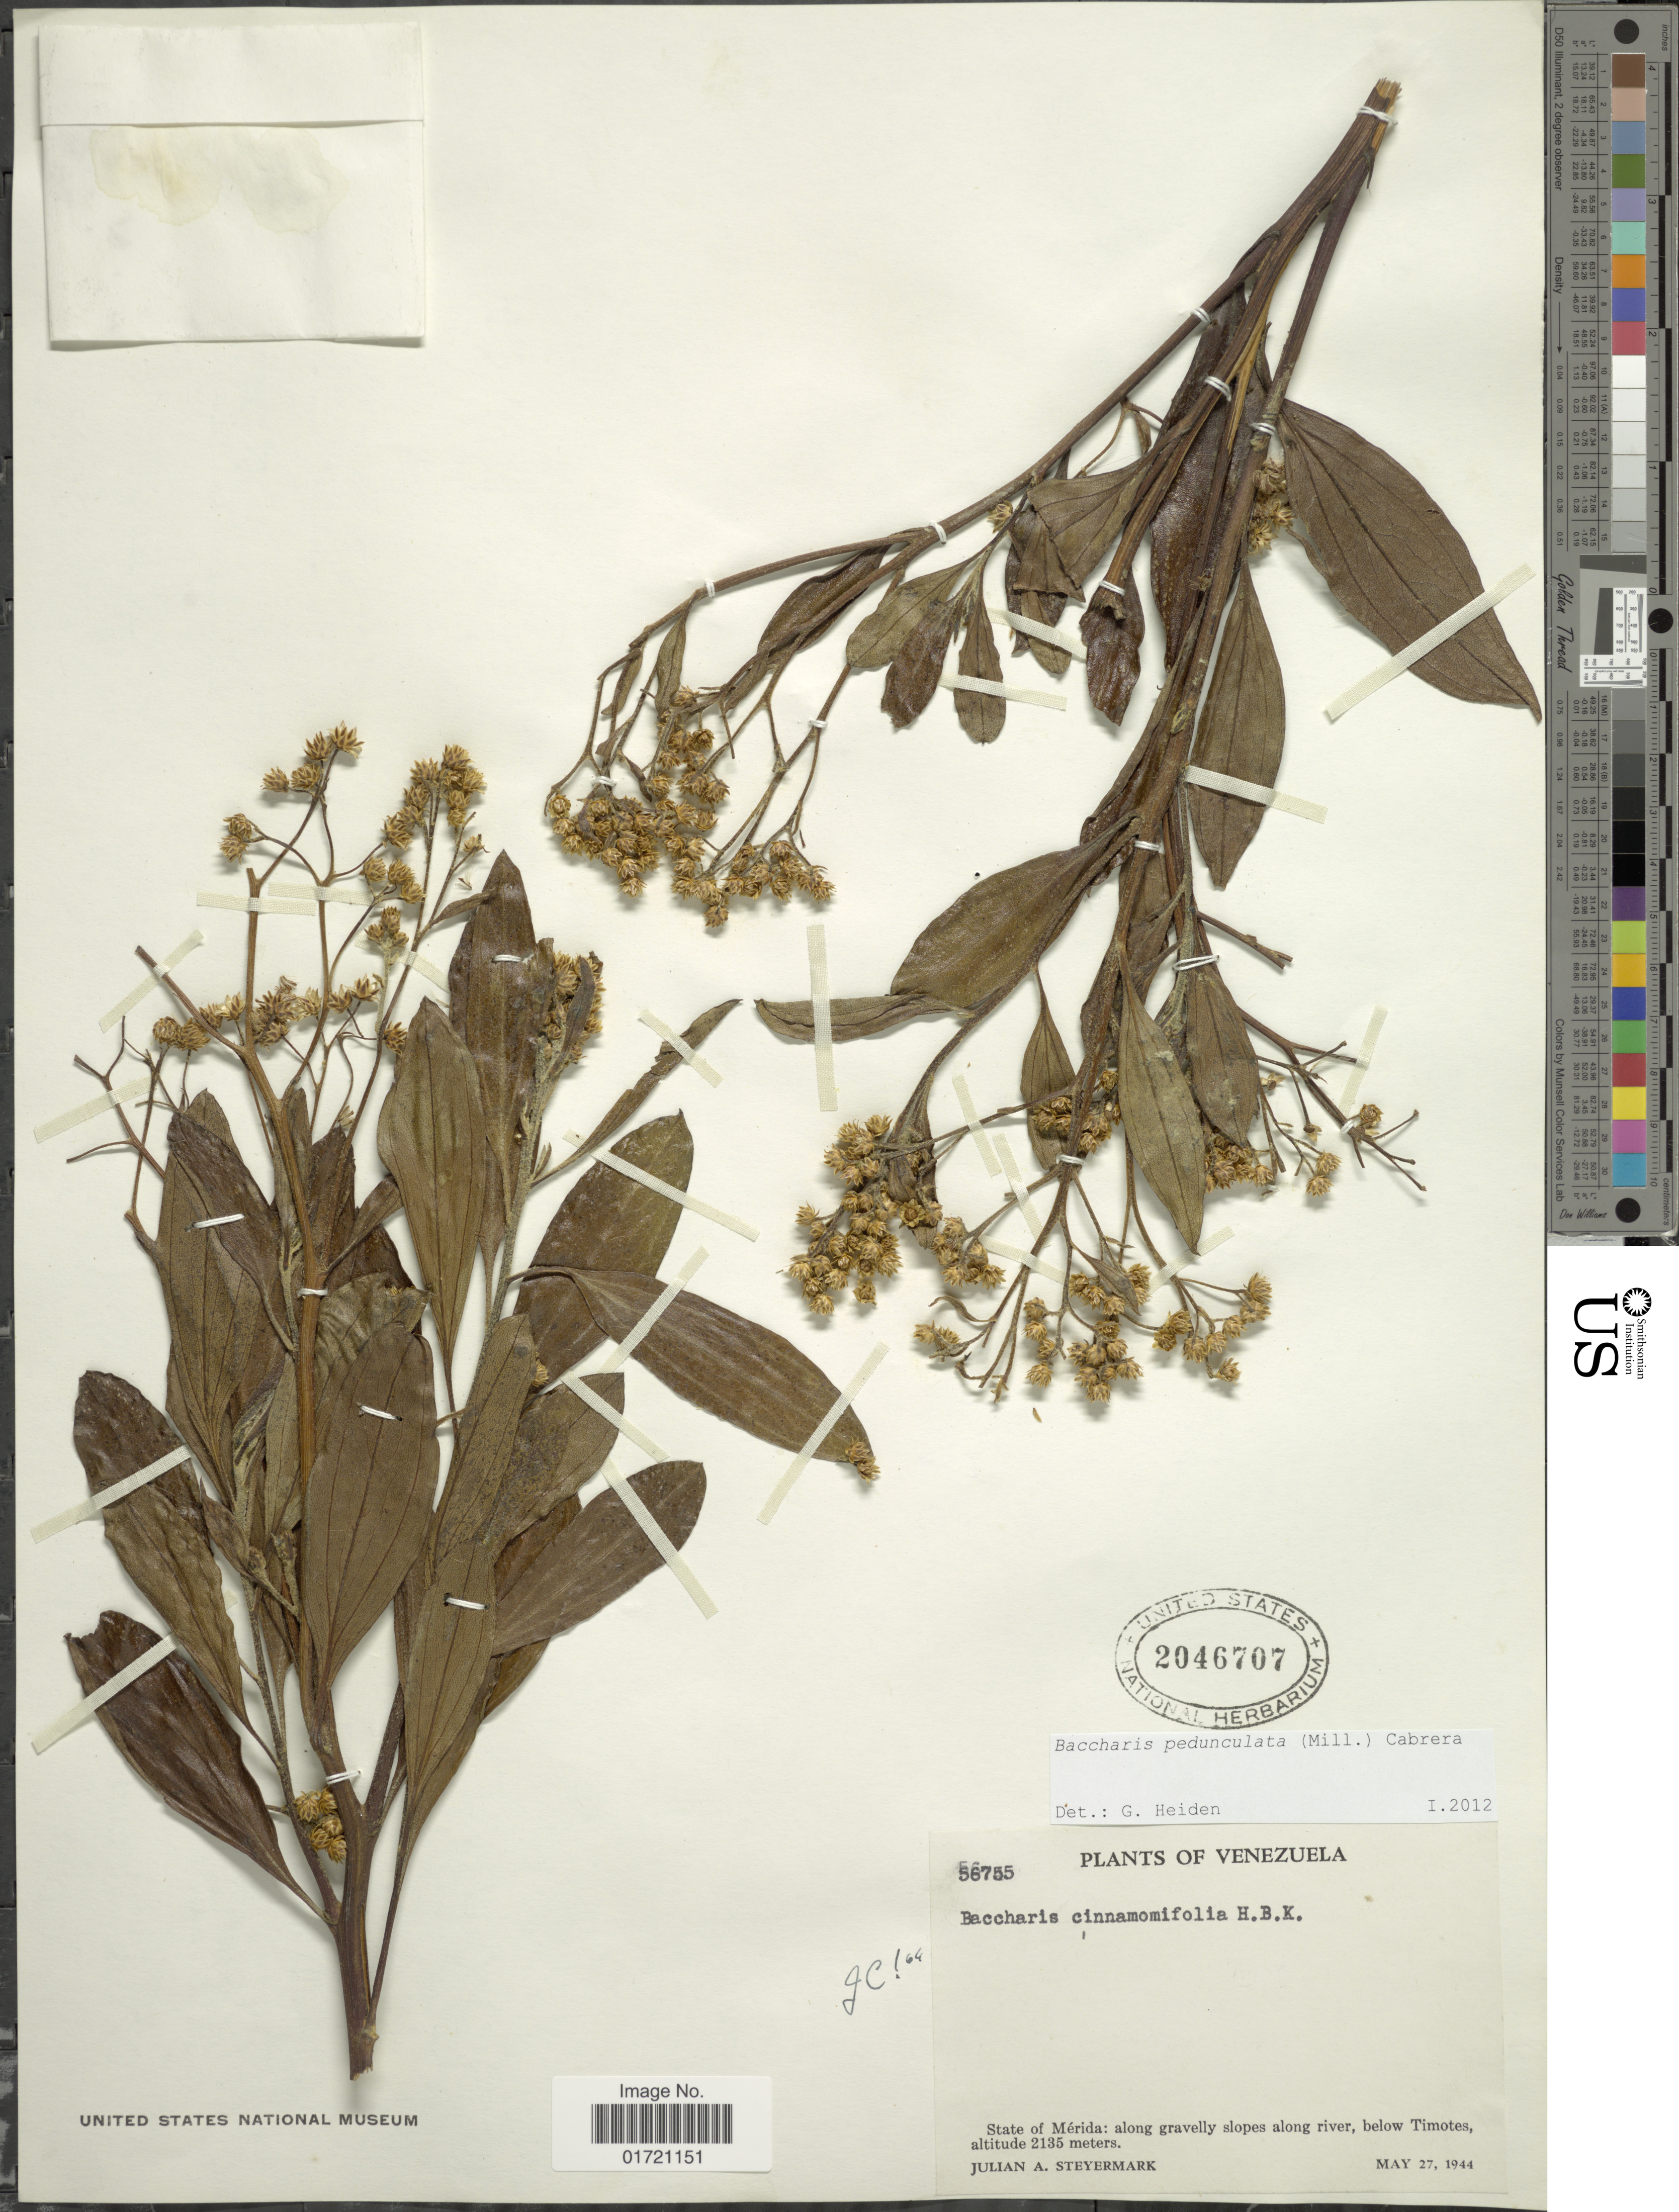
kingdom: Plantae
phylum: Tracheophyta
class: Magnoliopsida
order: Asterales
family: Asteraceae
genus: Baccharis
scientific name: Baccharis pedunculata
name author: (Mill.) Cabrera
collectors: J. Steyermark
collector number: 56755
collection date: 1944-05-27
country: Venezuela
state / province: Mérida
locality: State of Mérida: along gravelly slopes along river, below Timotes.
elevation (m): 2135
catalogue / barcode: US 2046707